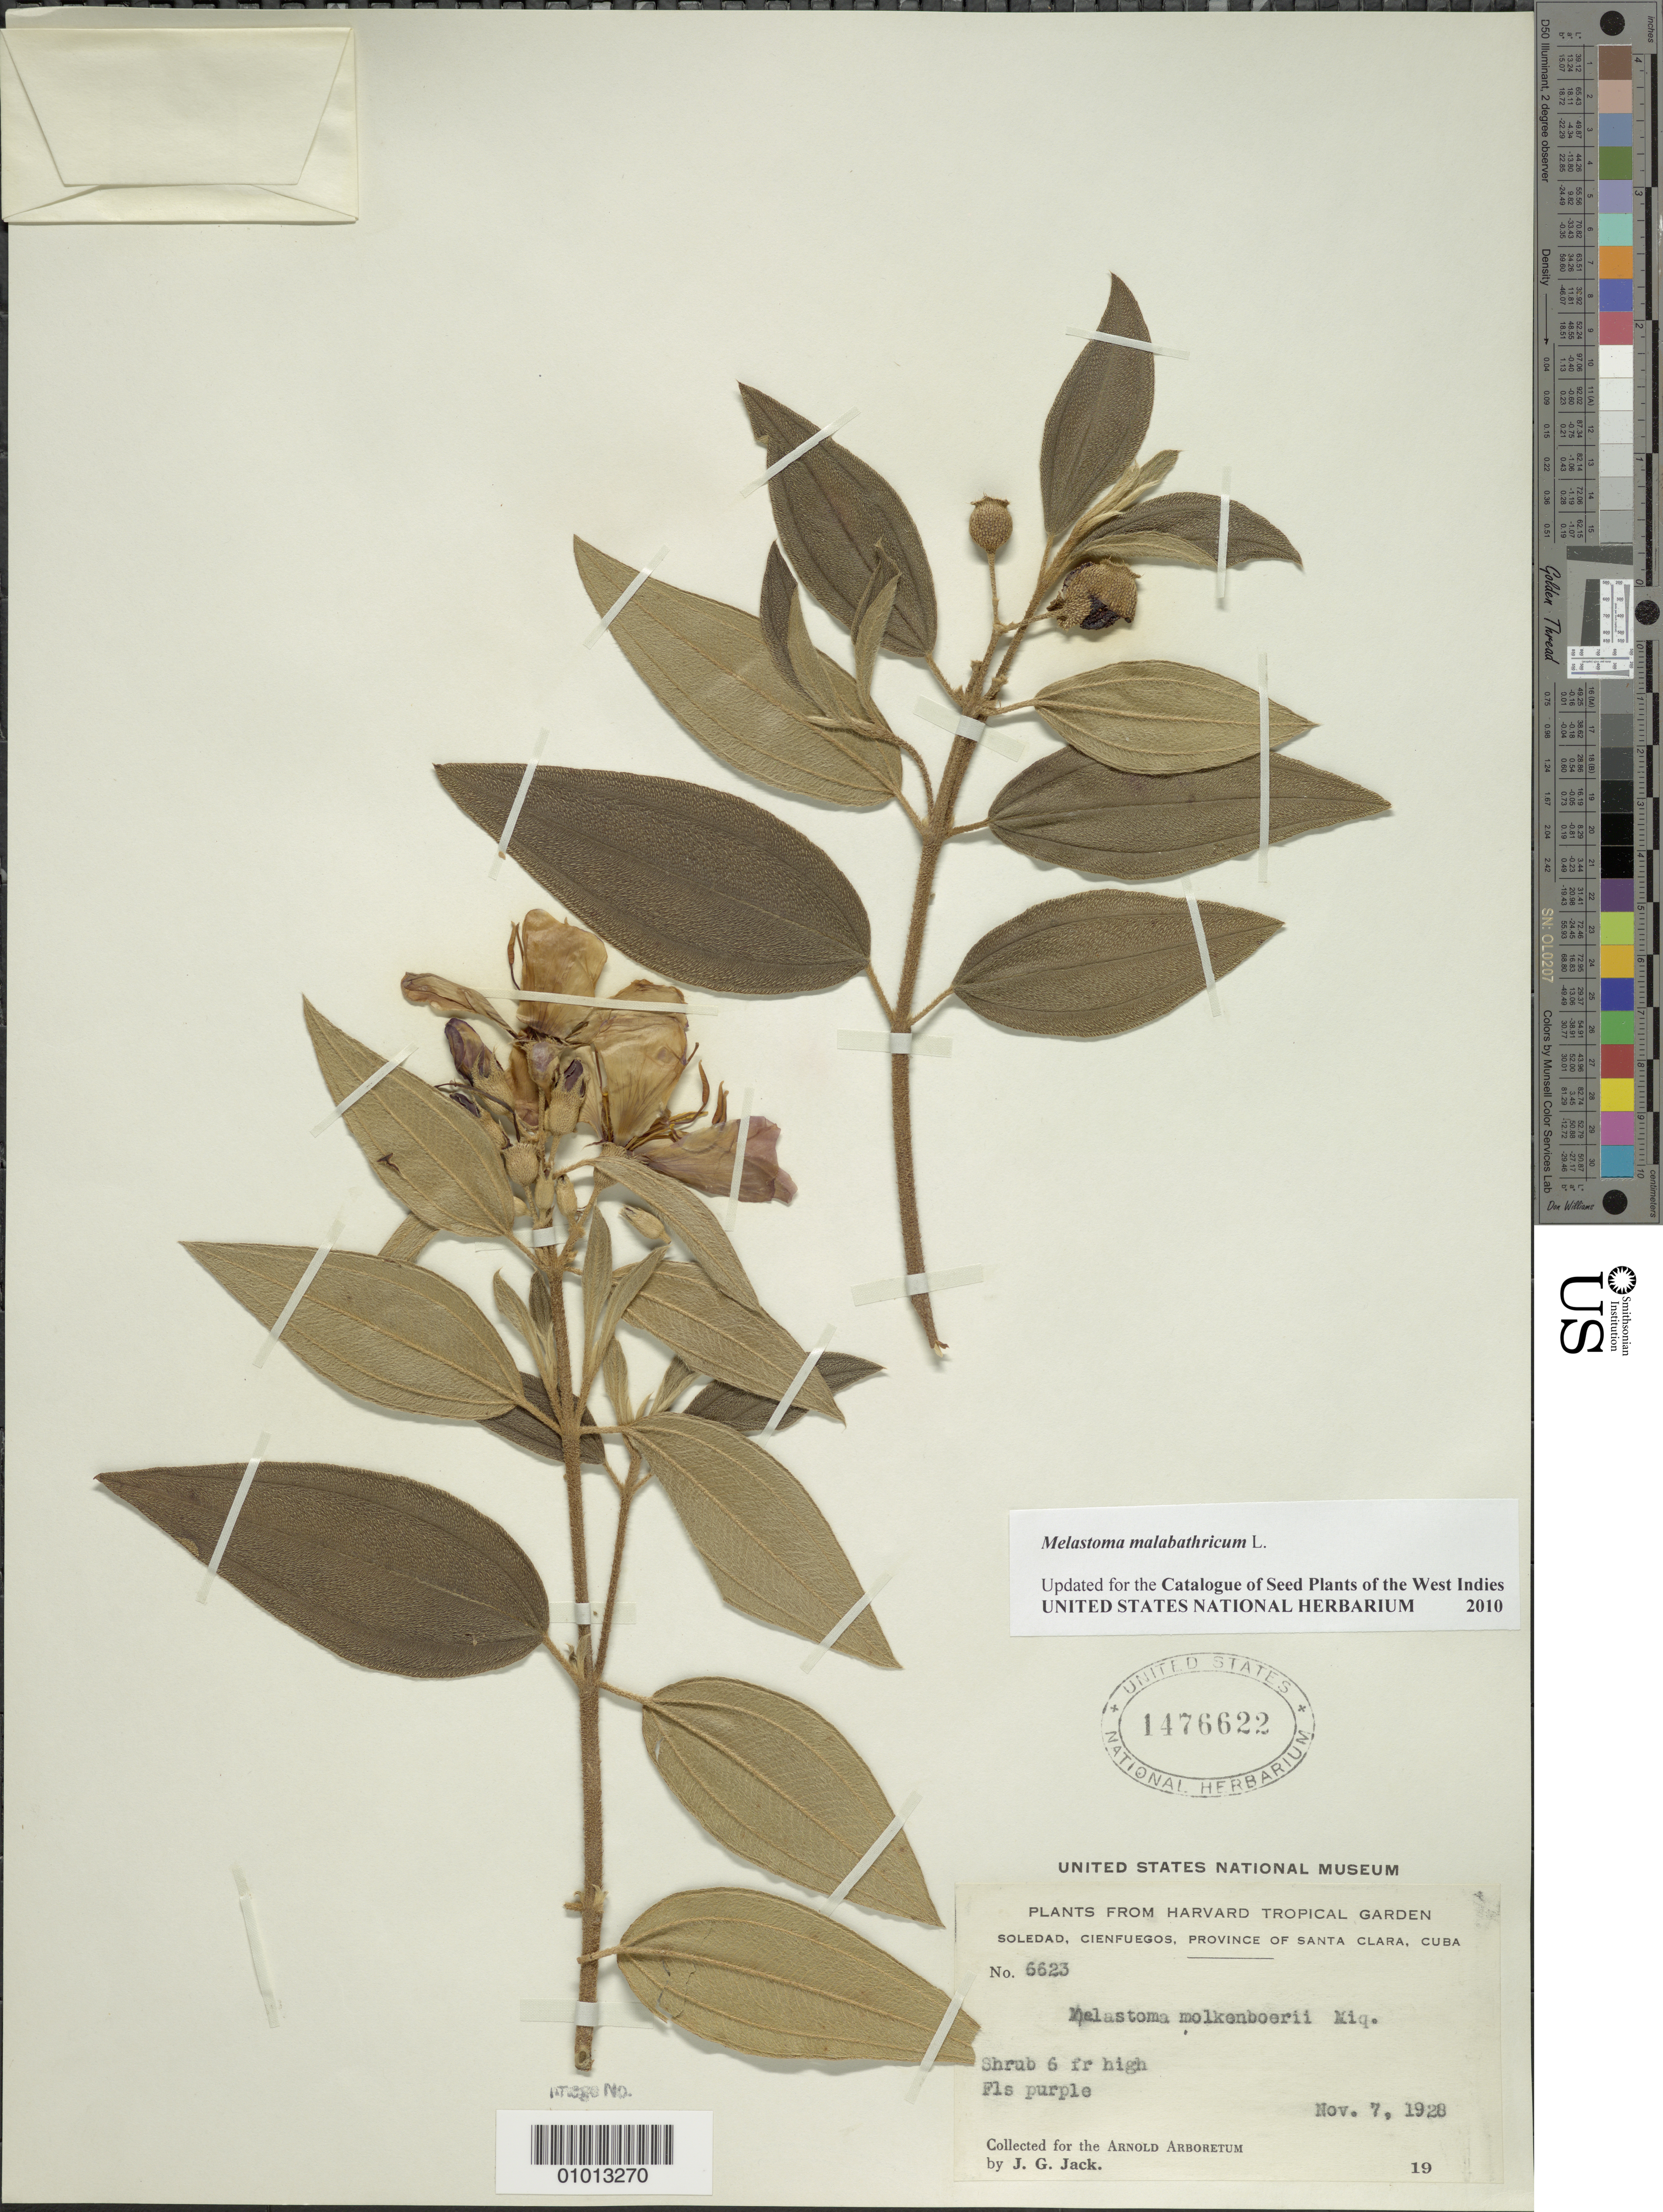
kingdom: Plantae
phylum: Tracheophyta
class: Magnoliopsida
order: Myrtales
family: Melastomataceae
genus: Melastoma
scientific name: Melastoma malabathricum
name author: L.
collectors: J. G. Jack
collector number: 6623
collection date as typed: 07 Nov 1928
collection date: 1928-11-07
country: Cuba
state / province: Cienfuegos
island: Cuba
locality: Soledad, Cienfuegos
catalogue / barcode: US 1476622